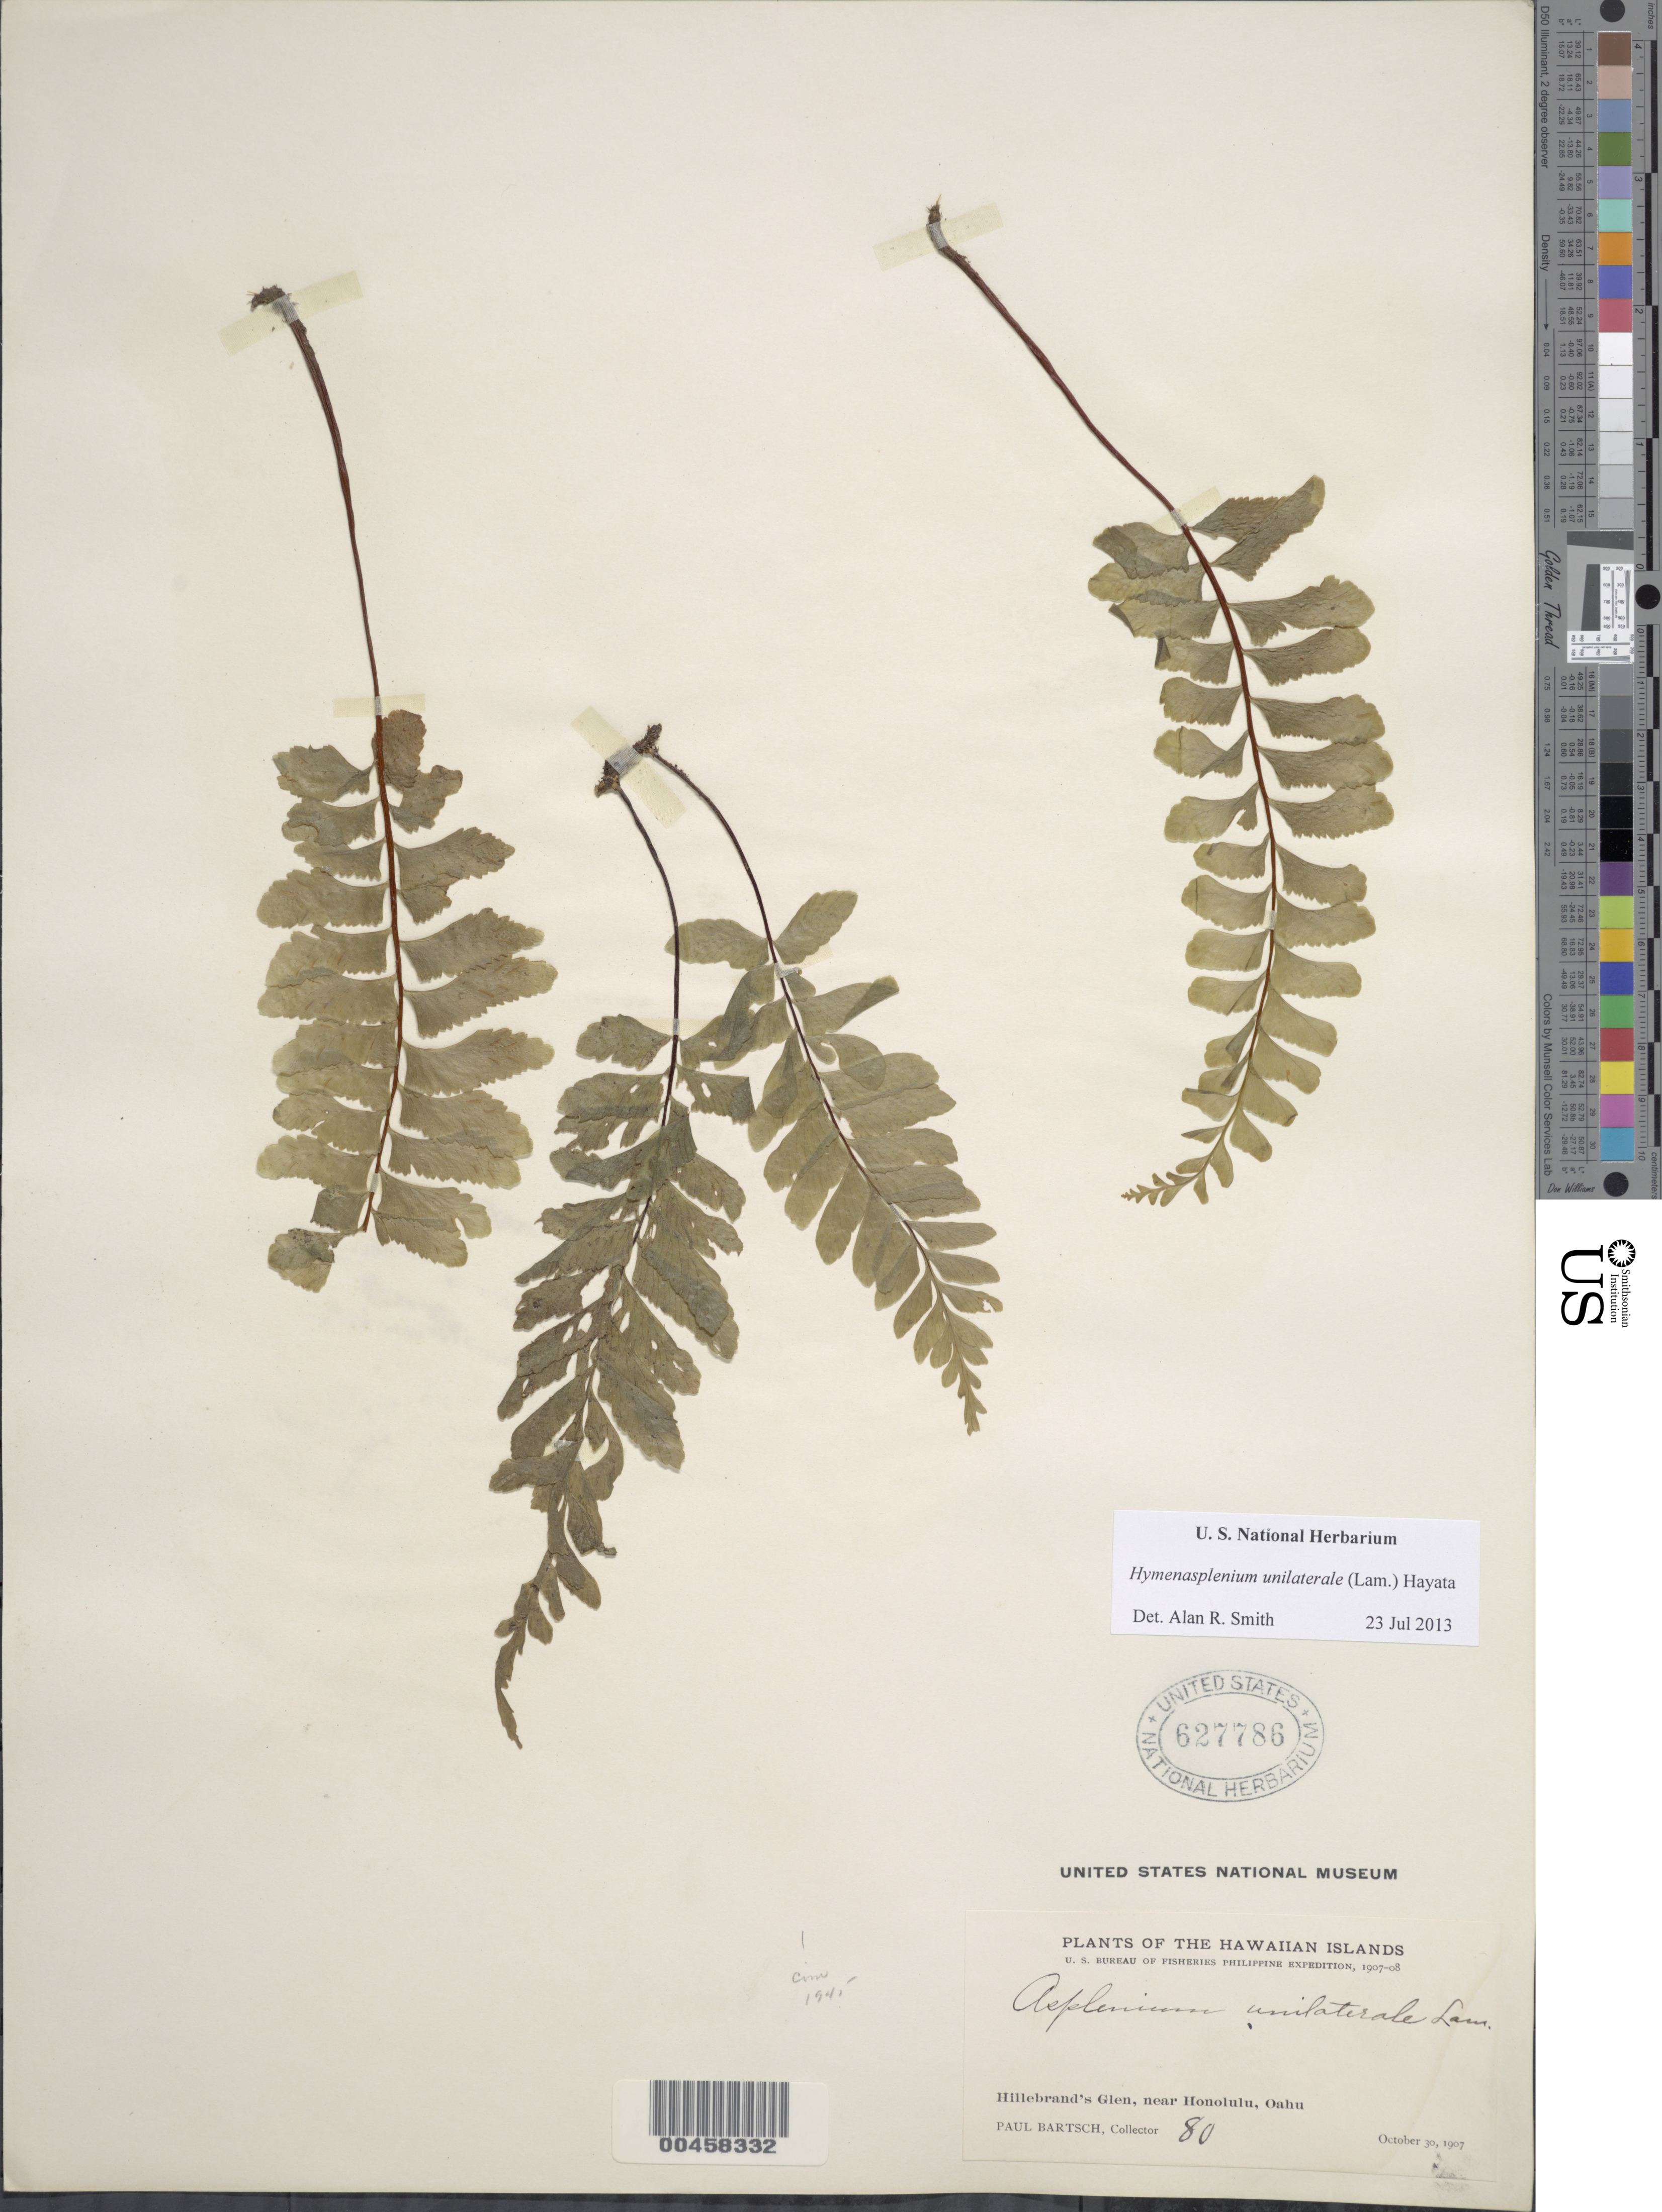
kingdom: Plantae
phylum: Tracheophyta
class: Polypodiopsida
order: Polypodiales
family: Aspleniaceae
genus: Hymenasplenium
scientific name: Hymenasplenium unilaterale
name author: (Lam.) Hayata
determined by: Smith, Alan R., (UC)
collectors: P. Bartsch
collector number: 80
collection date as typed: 30 Oct 1907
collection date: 1907-10-30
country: United States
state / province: Hawaii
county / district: Honolulu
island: Oahu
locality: Hillebrand's Glen, near Honolulu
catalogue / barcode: US 627786